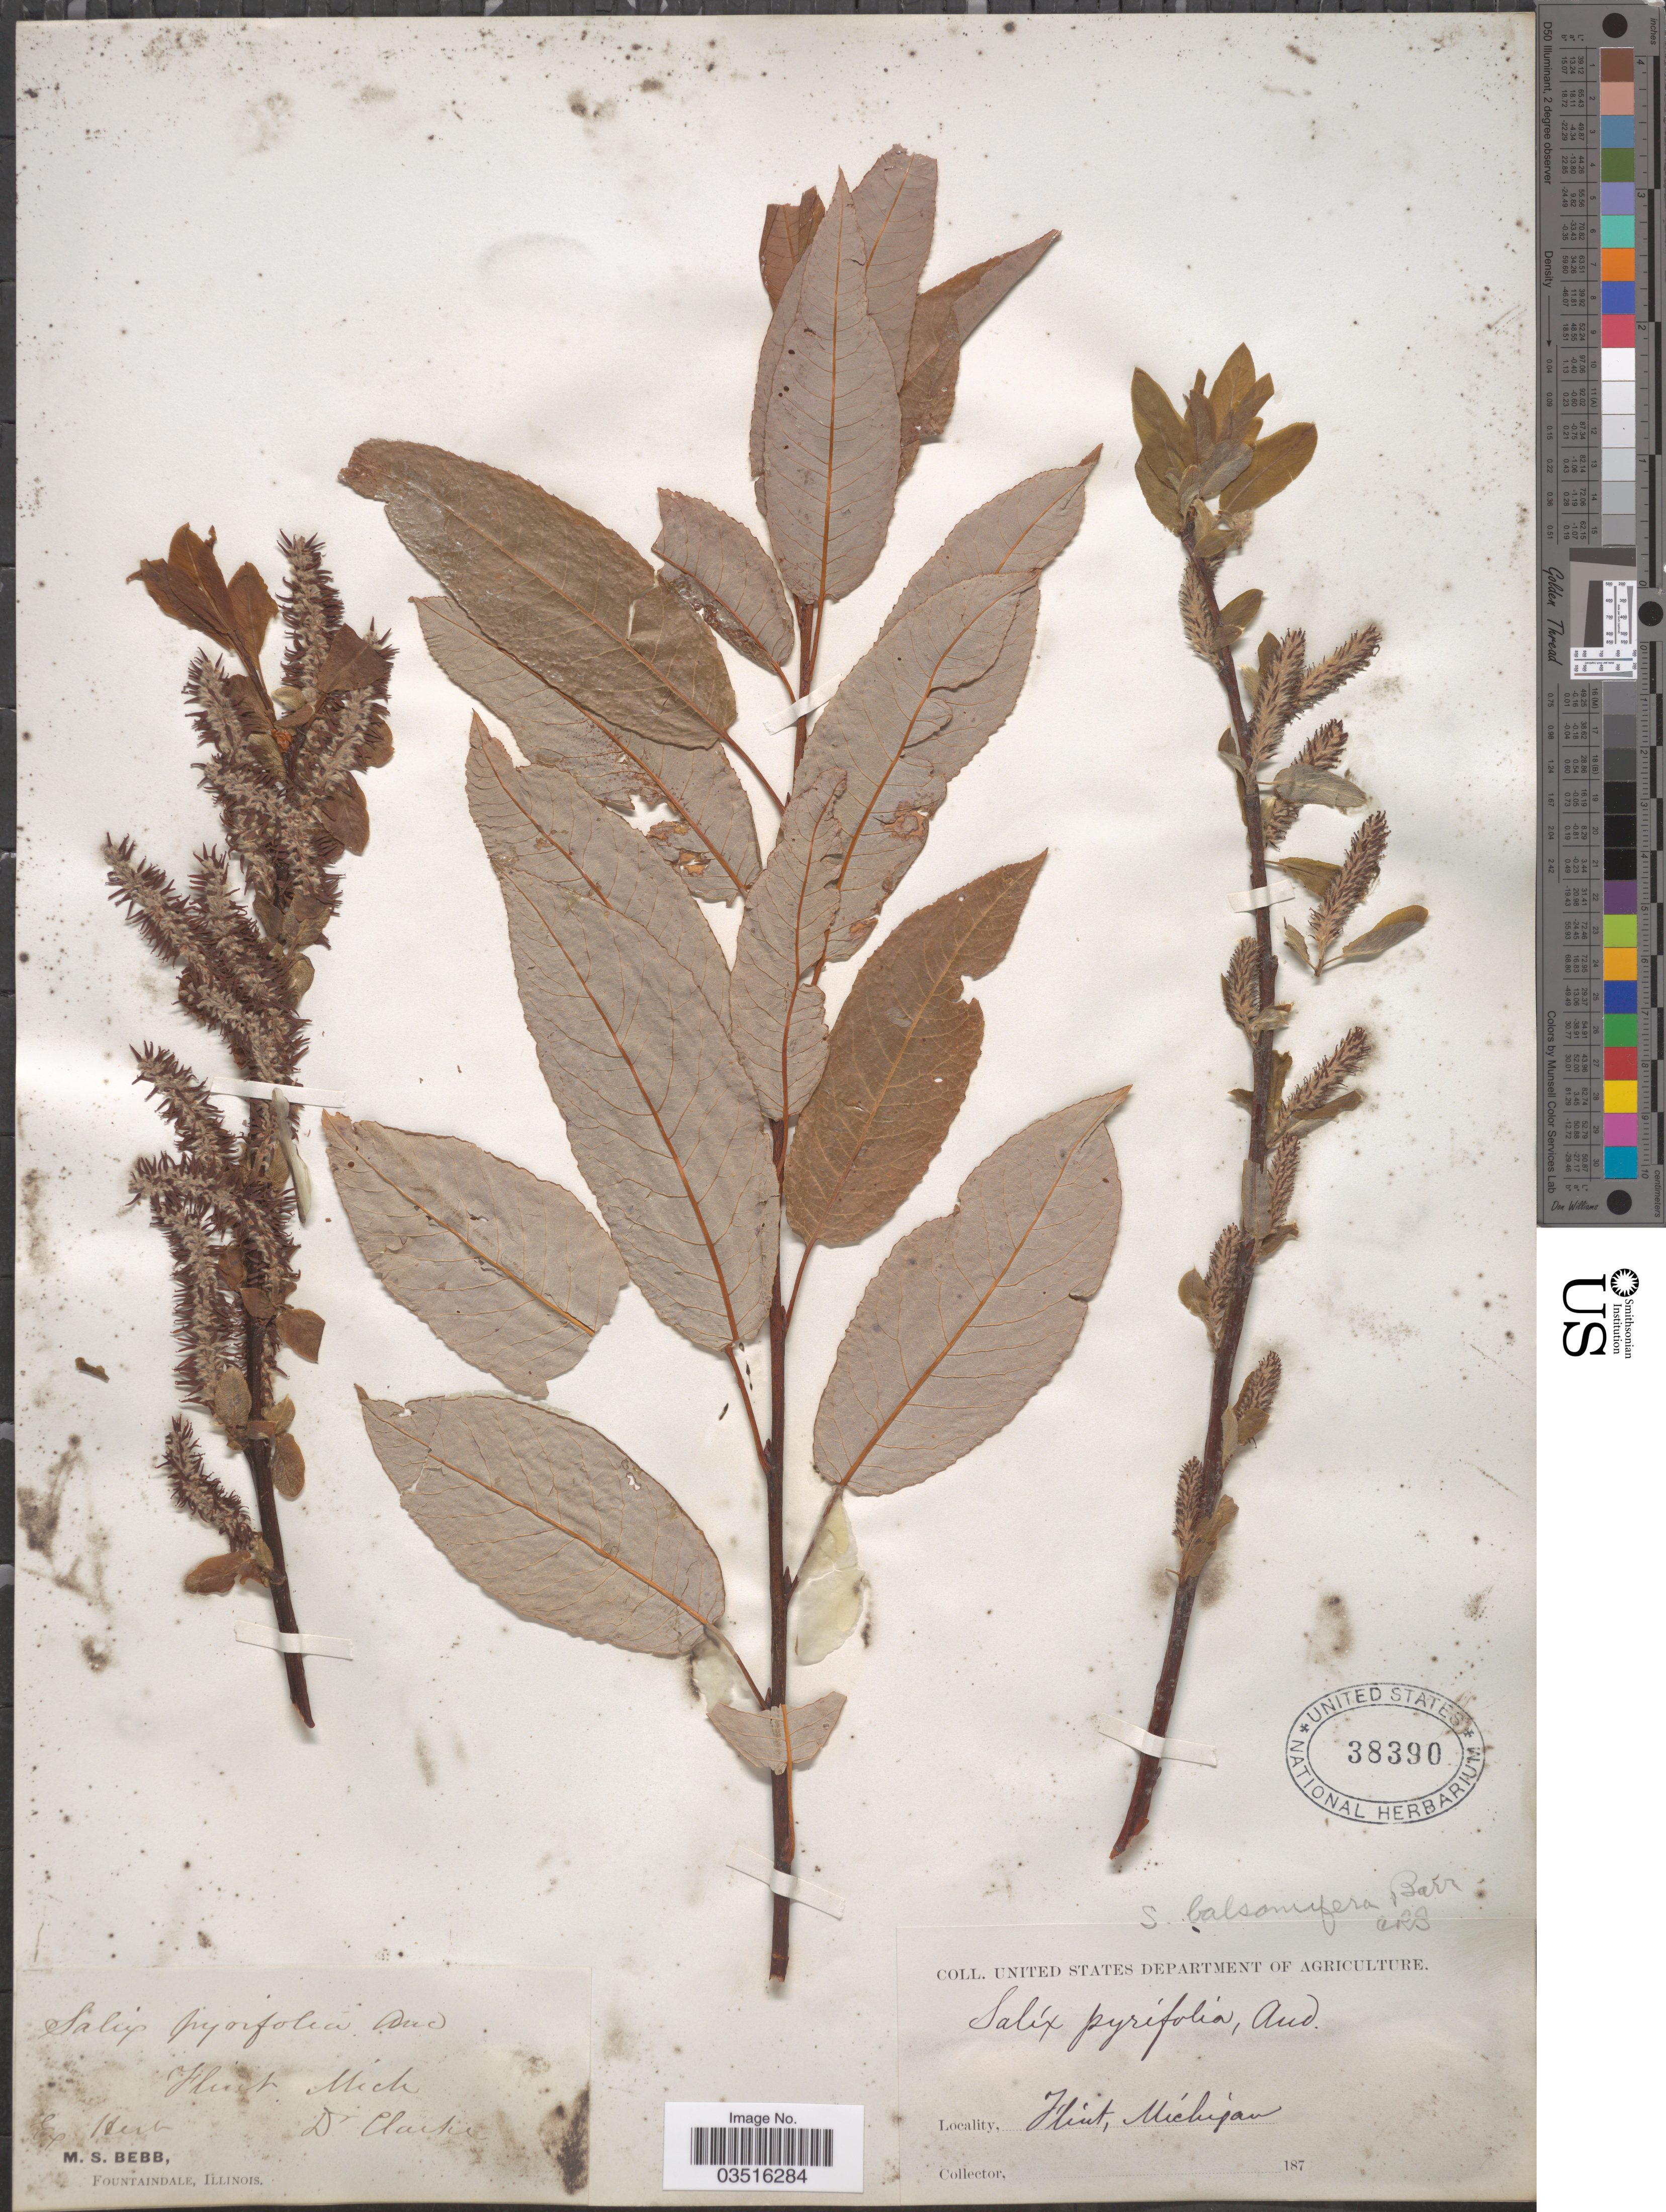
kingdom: Plantae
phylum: Tracheophyta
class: Magnoliopsida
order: Malpighiales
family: Salicaceae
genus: Salix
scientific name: Salix pyrifolia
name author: Ledeb.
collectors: Clarke, --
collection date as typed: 187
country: United States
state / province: Michigan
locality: Flint.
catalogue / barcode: US 38390